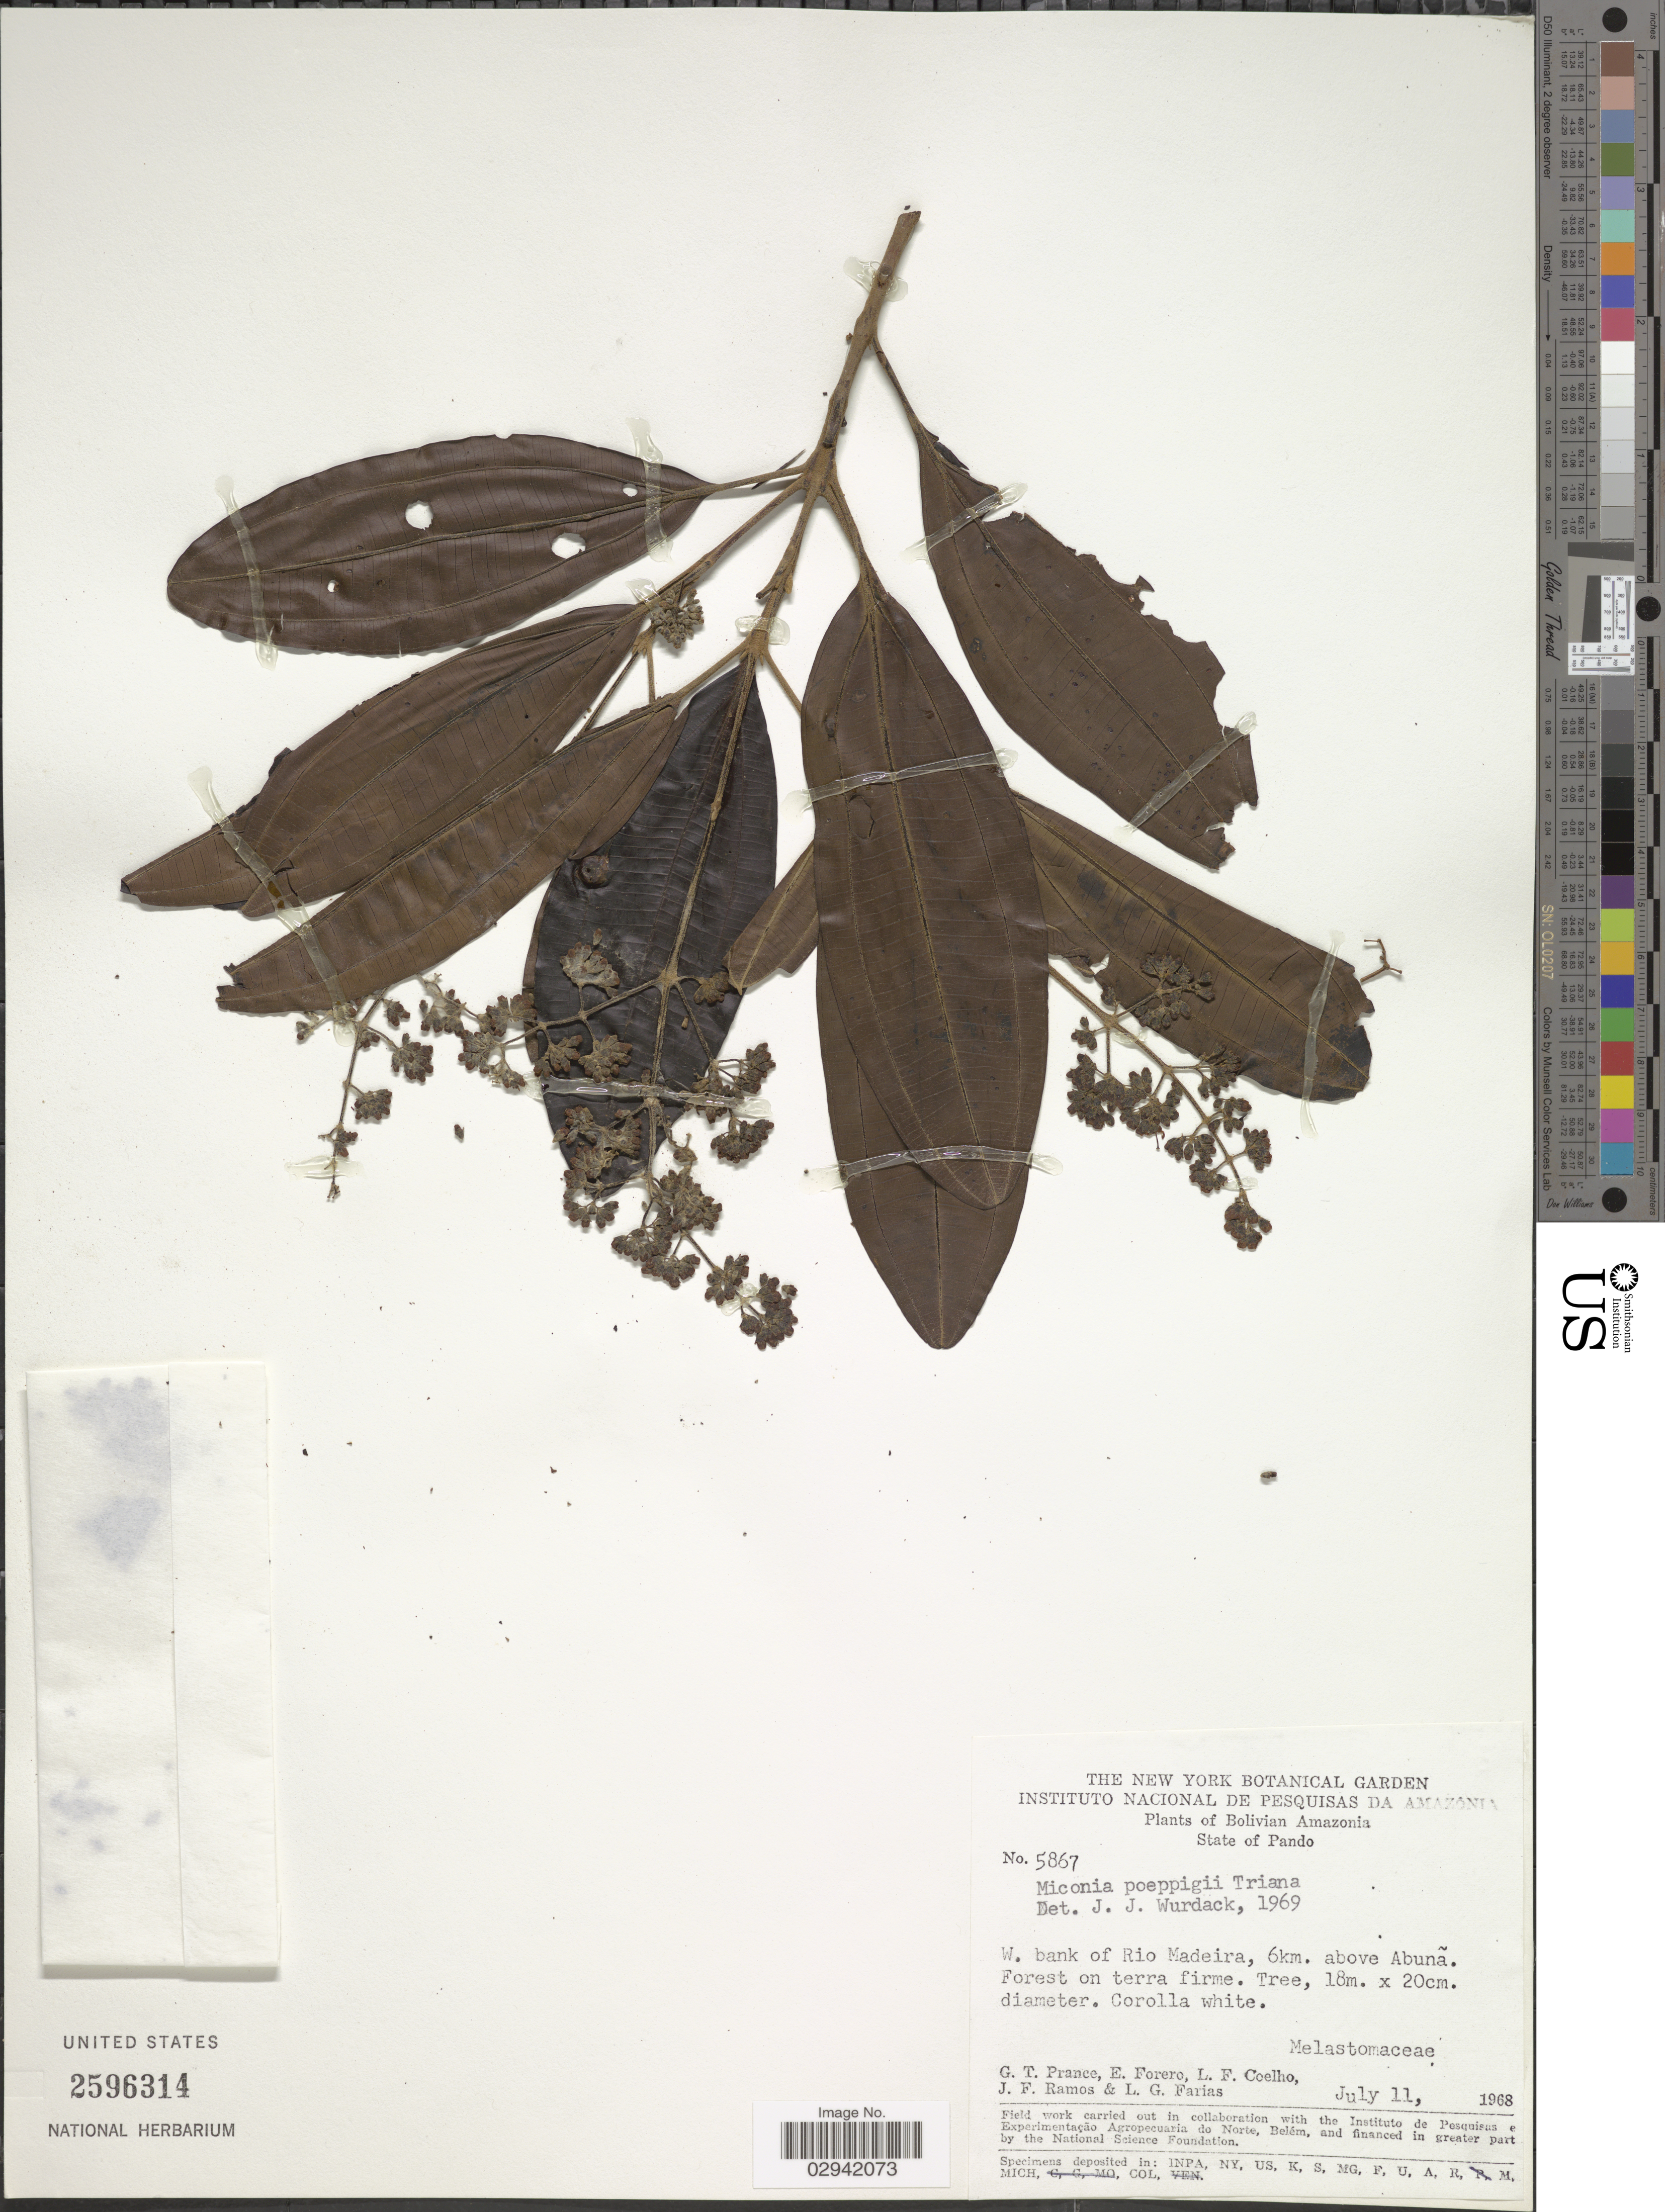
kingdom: Plantae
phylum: Tracheophyta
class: Magnoliopsida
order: Myrtales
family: Melastomataceae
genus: Miconia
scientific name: Miconia poeppigii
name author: Triana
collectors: G. T. Prance, E. Forero, L. F. Coelho, J. F. Ramos & L. G. Farias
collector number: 5867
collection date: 1968-07-11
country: Bolivia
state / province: Pando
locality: Bolivian Amazonia. W. bank of Rio Madeira, 6km. above Abuña.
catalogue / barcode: US 2596314